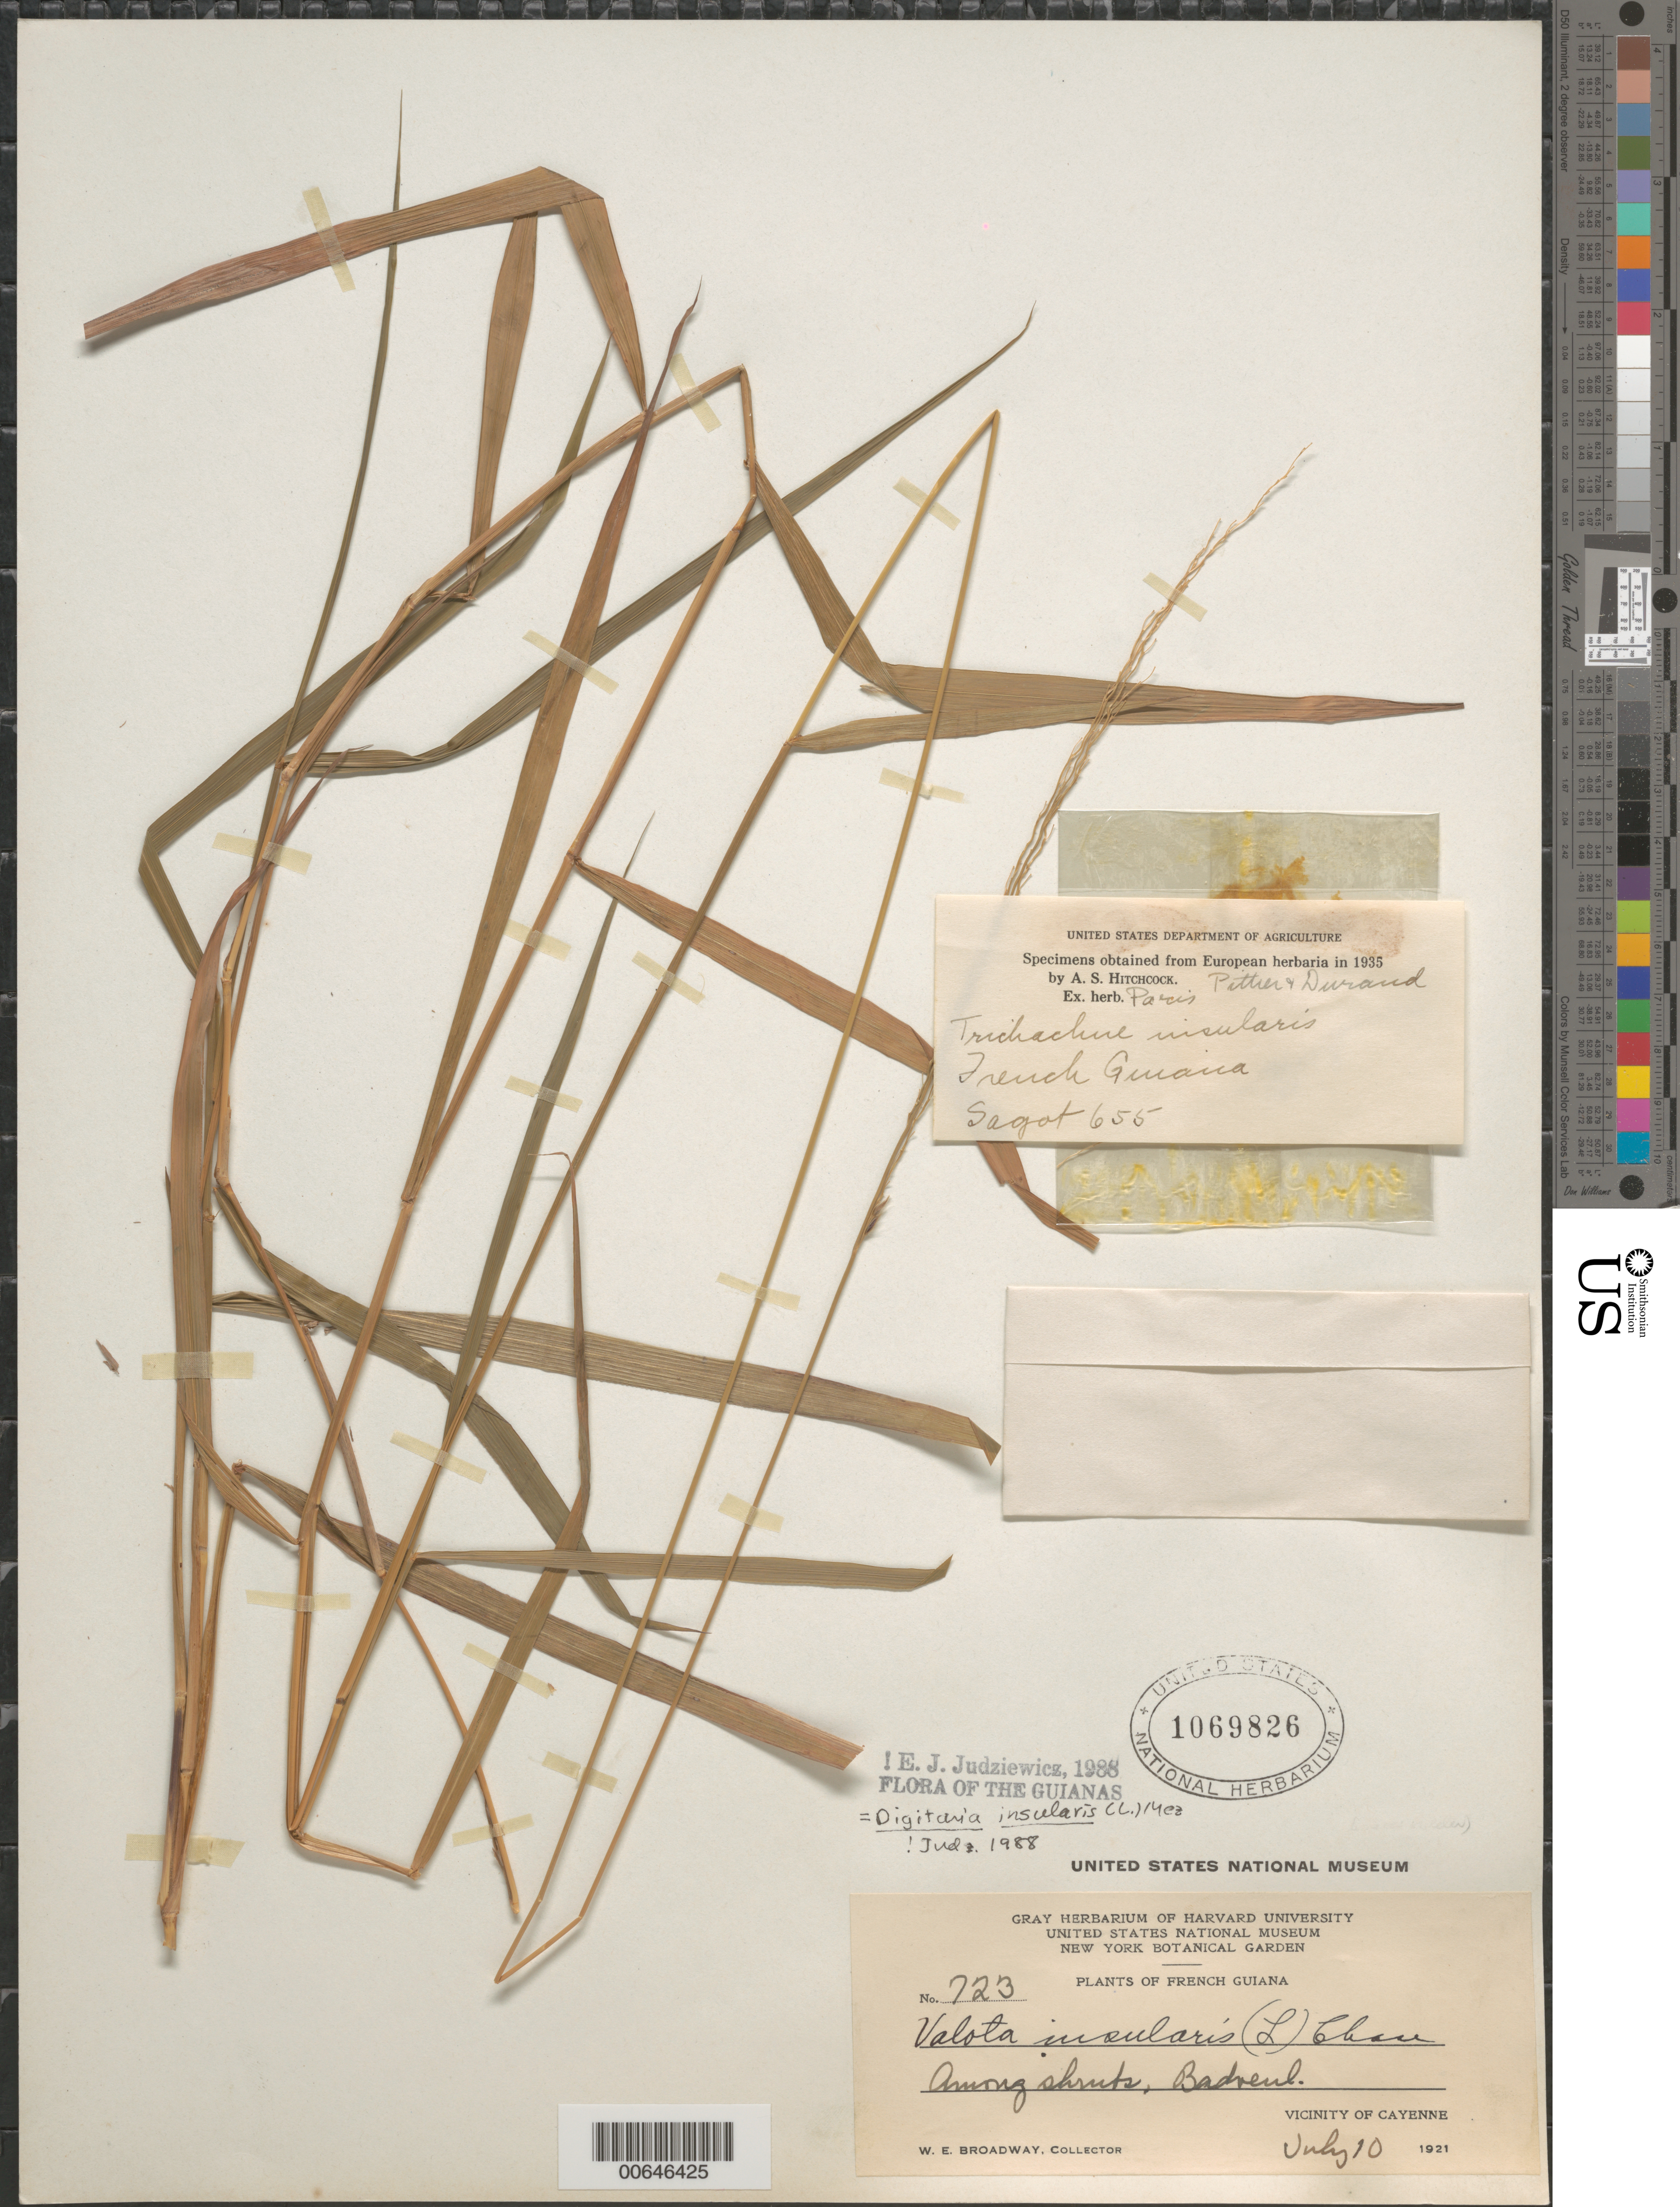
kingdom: Plantae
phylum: Tracheophyta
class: Liliopsida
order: Poales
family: Poaceae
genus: Digitaria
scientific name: Digitaria insularis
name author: (L.) Fedde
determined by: Judziewicz, E. J.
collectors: W. E. Broadway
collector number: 723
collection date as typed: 10-Jul-21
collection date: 1921-07-10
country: French Guiana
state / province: Cayenne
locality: Cayenne, vic., Badoeul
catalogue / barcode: US 1069826